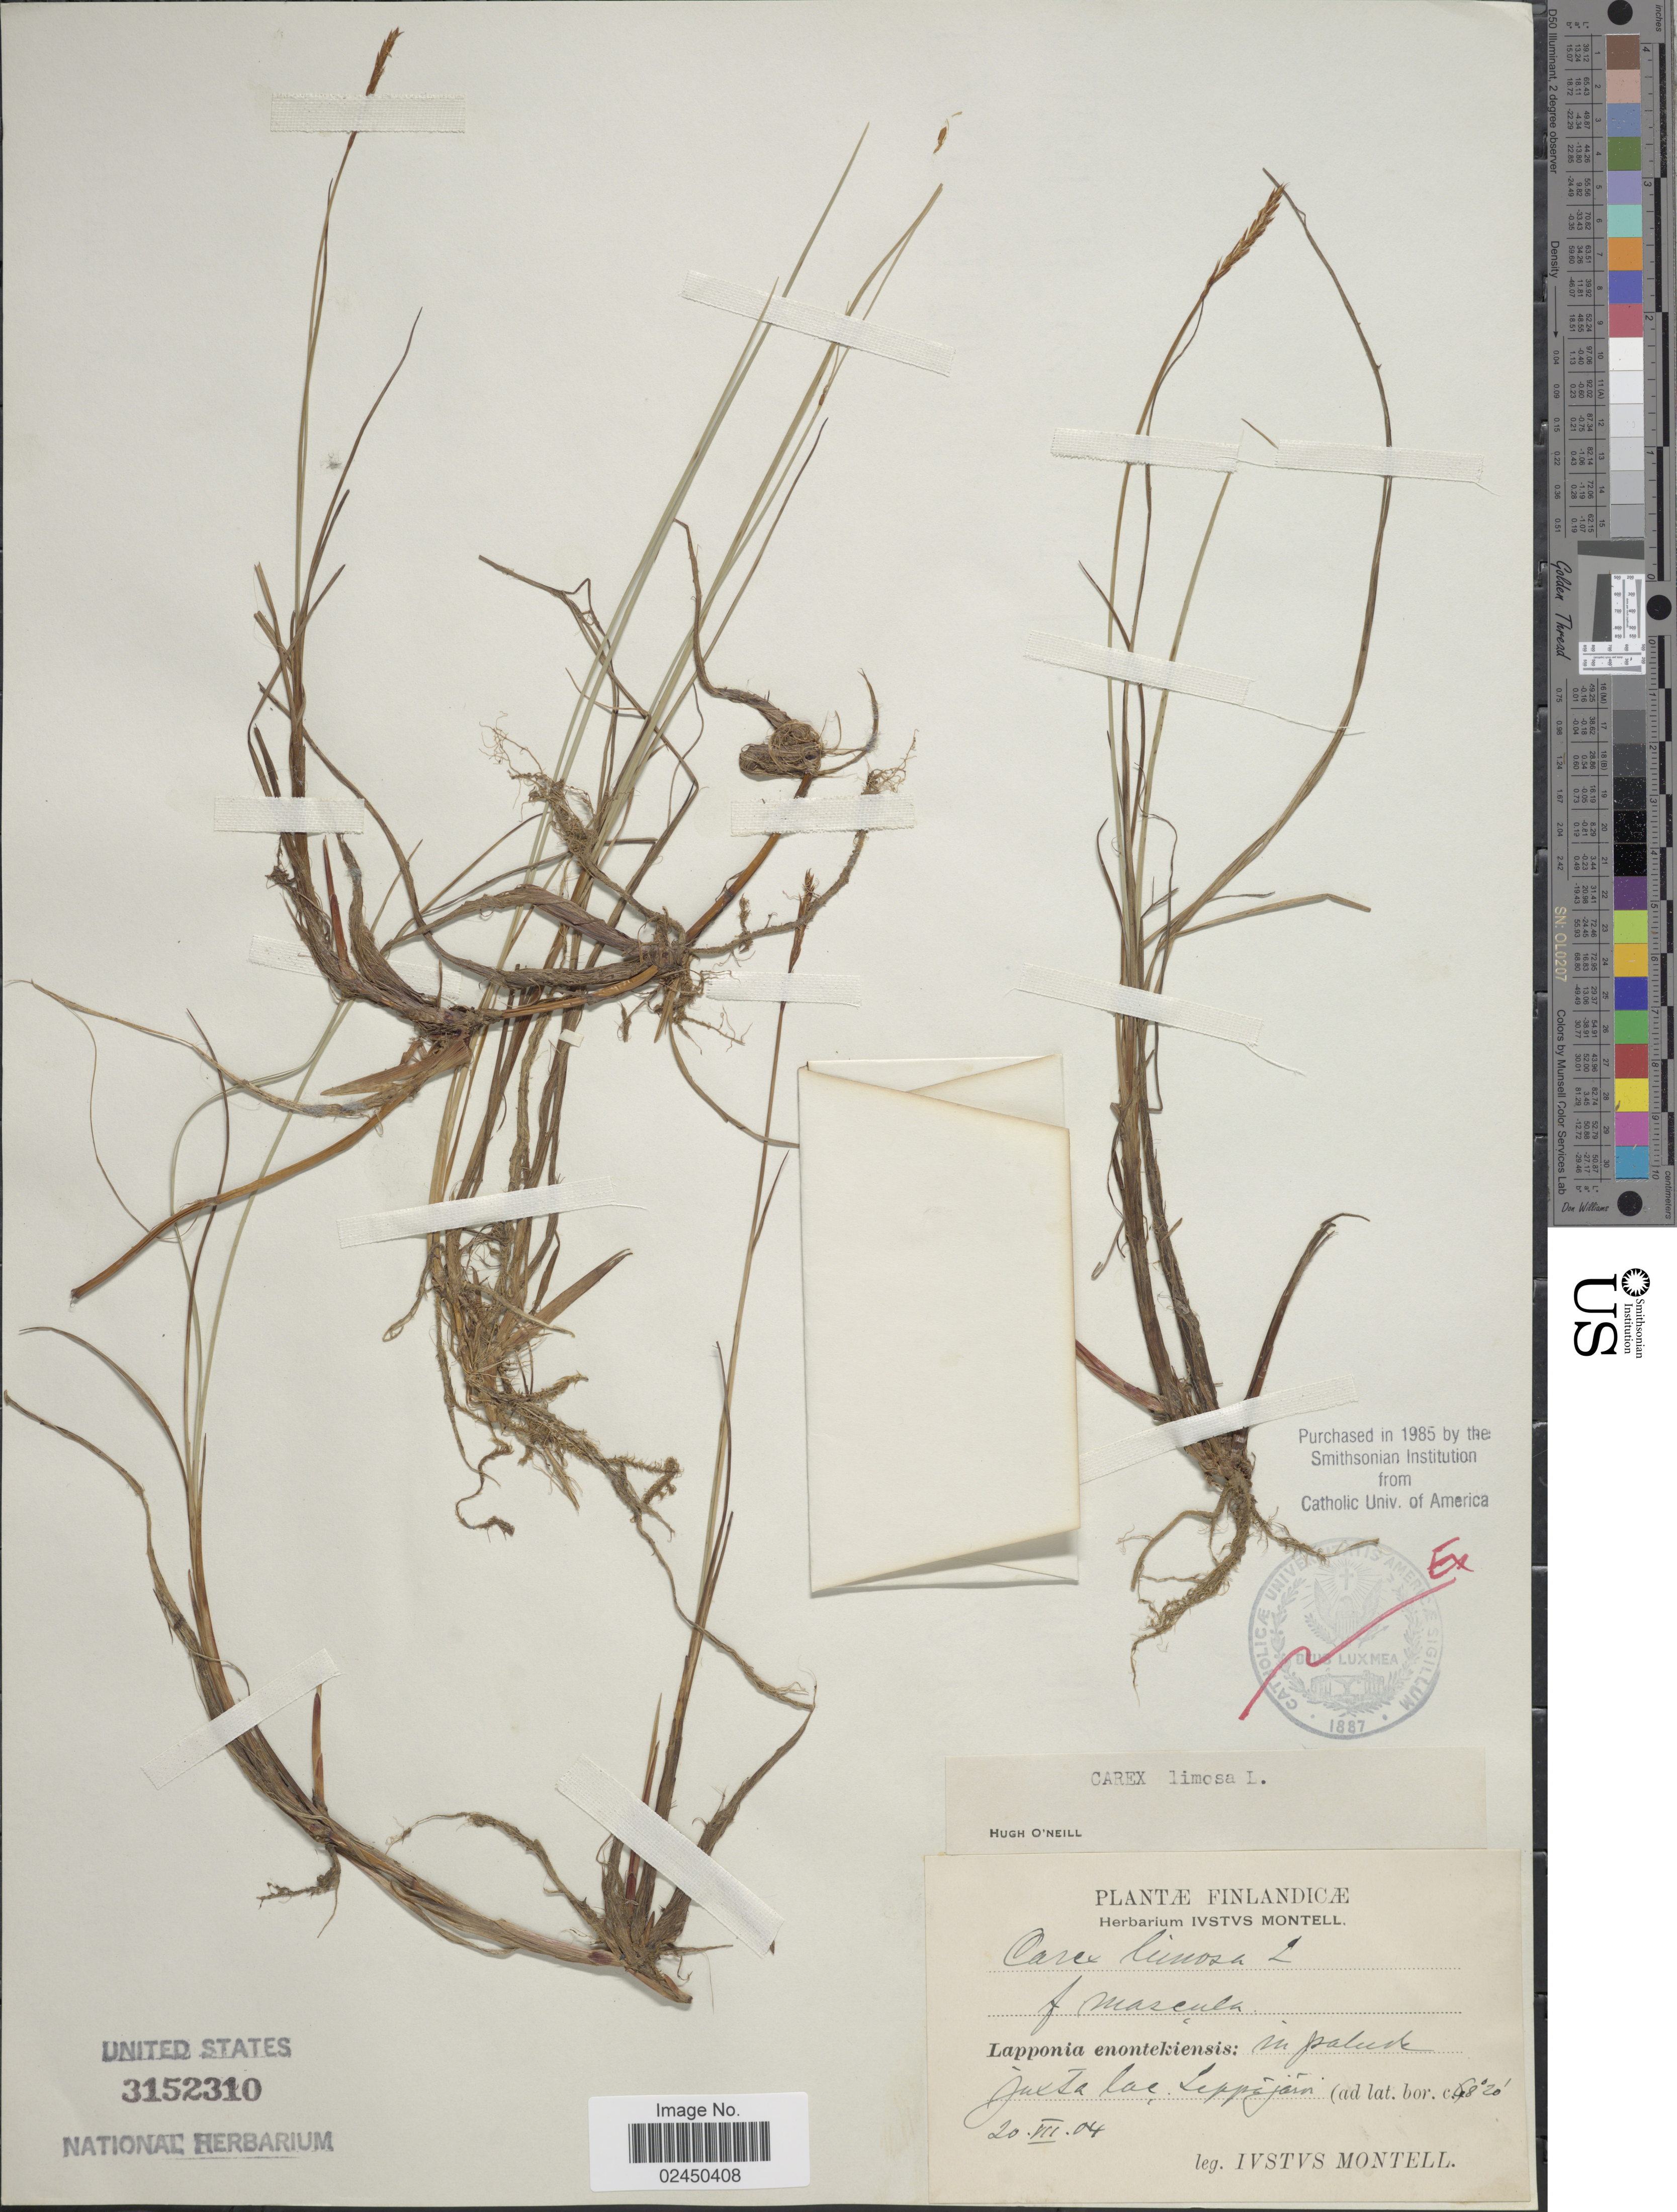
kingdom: Plantae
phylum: Tracheophyta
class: Liliopsida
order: Poales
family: Cyperaceae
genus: Carex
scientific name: Carex limosa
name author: L.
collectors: I. Montell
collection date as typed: Transcribed d/m/y: 20/7/4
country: Finland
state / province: Etelä-Pohjanmaa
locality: Lappajärvi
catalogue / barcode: US 3152310